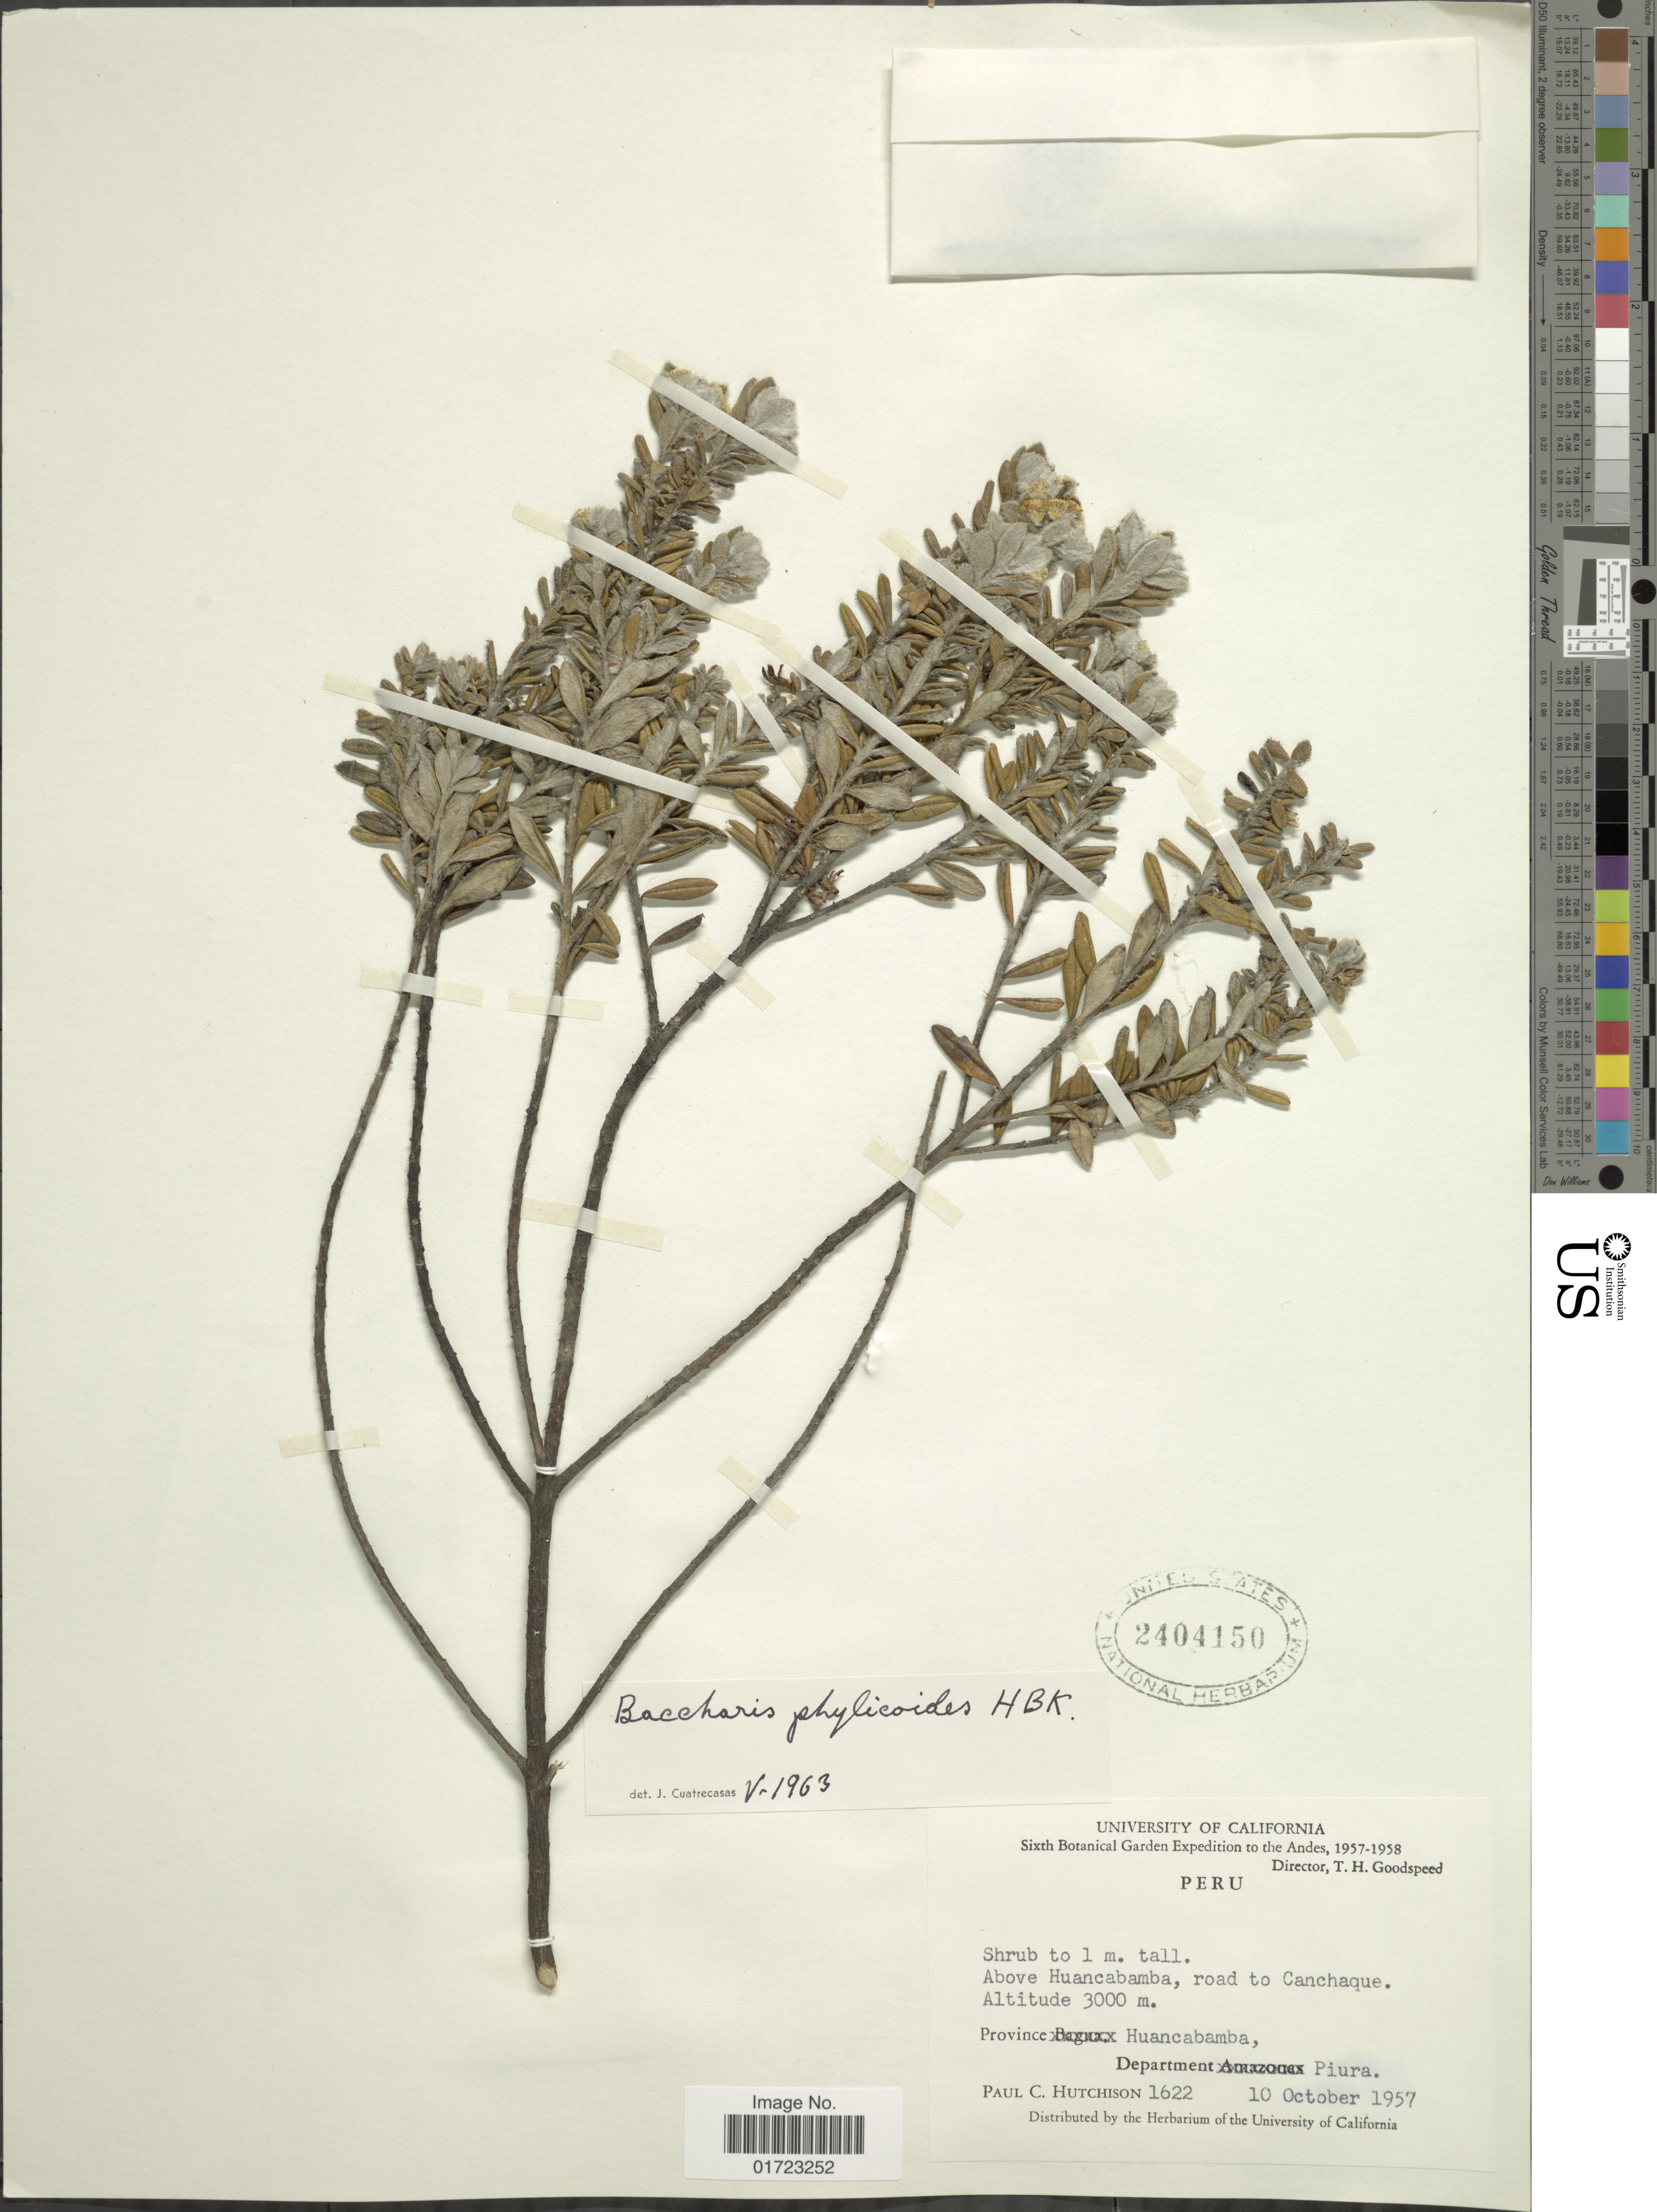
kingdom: Plantae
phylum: Tracheophyta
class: Magnoliopsida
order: Asterales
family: Asteraceae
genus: Baccharis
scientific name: Baccharis phylicoides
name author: Kunth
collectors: P. C. Hutchison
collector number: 1622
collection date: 1957-10-10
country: Peru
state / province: Piura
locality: Province Huancabamba, Department Piura.Above Huancabamba, road to Canchaque.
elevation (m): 3000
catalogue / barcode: US 2404150